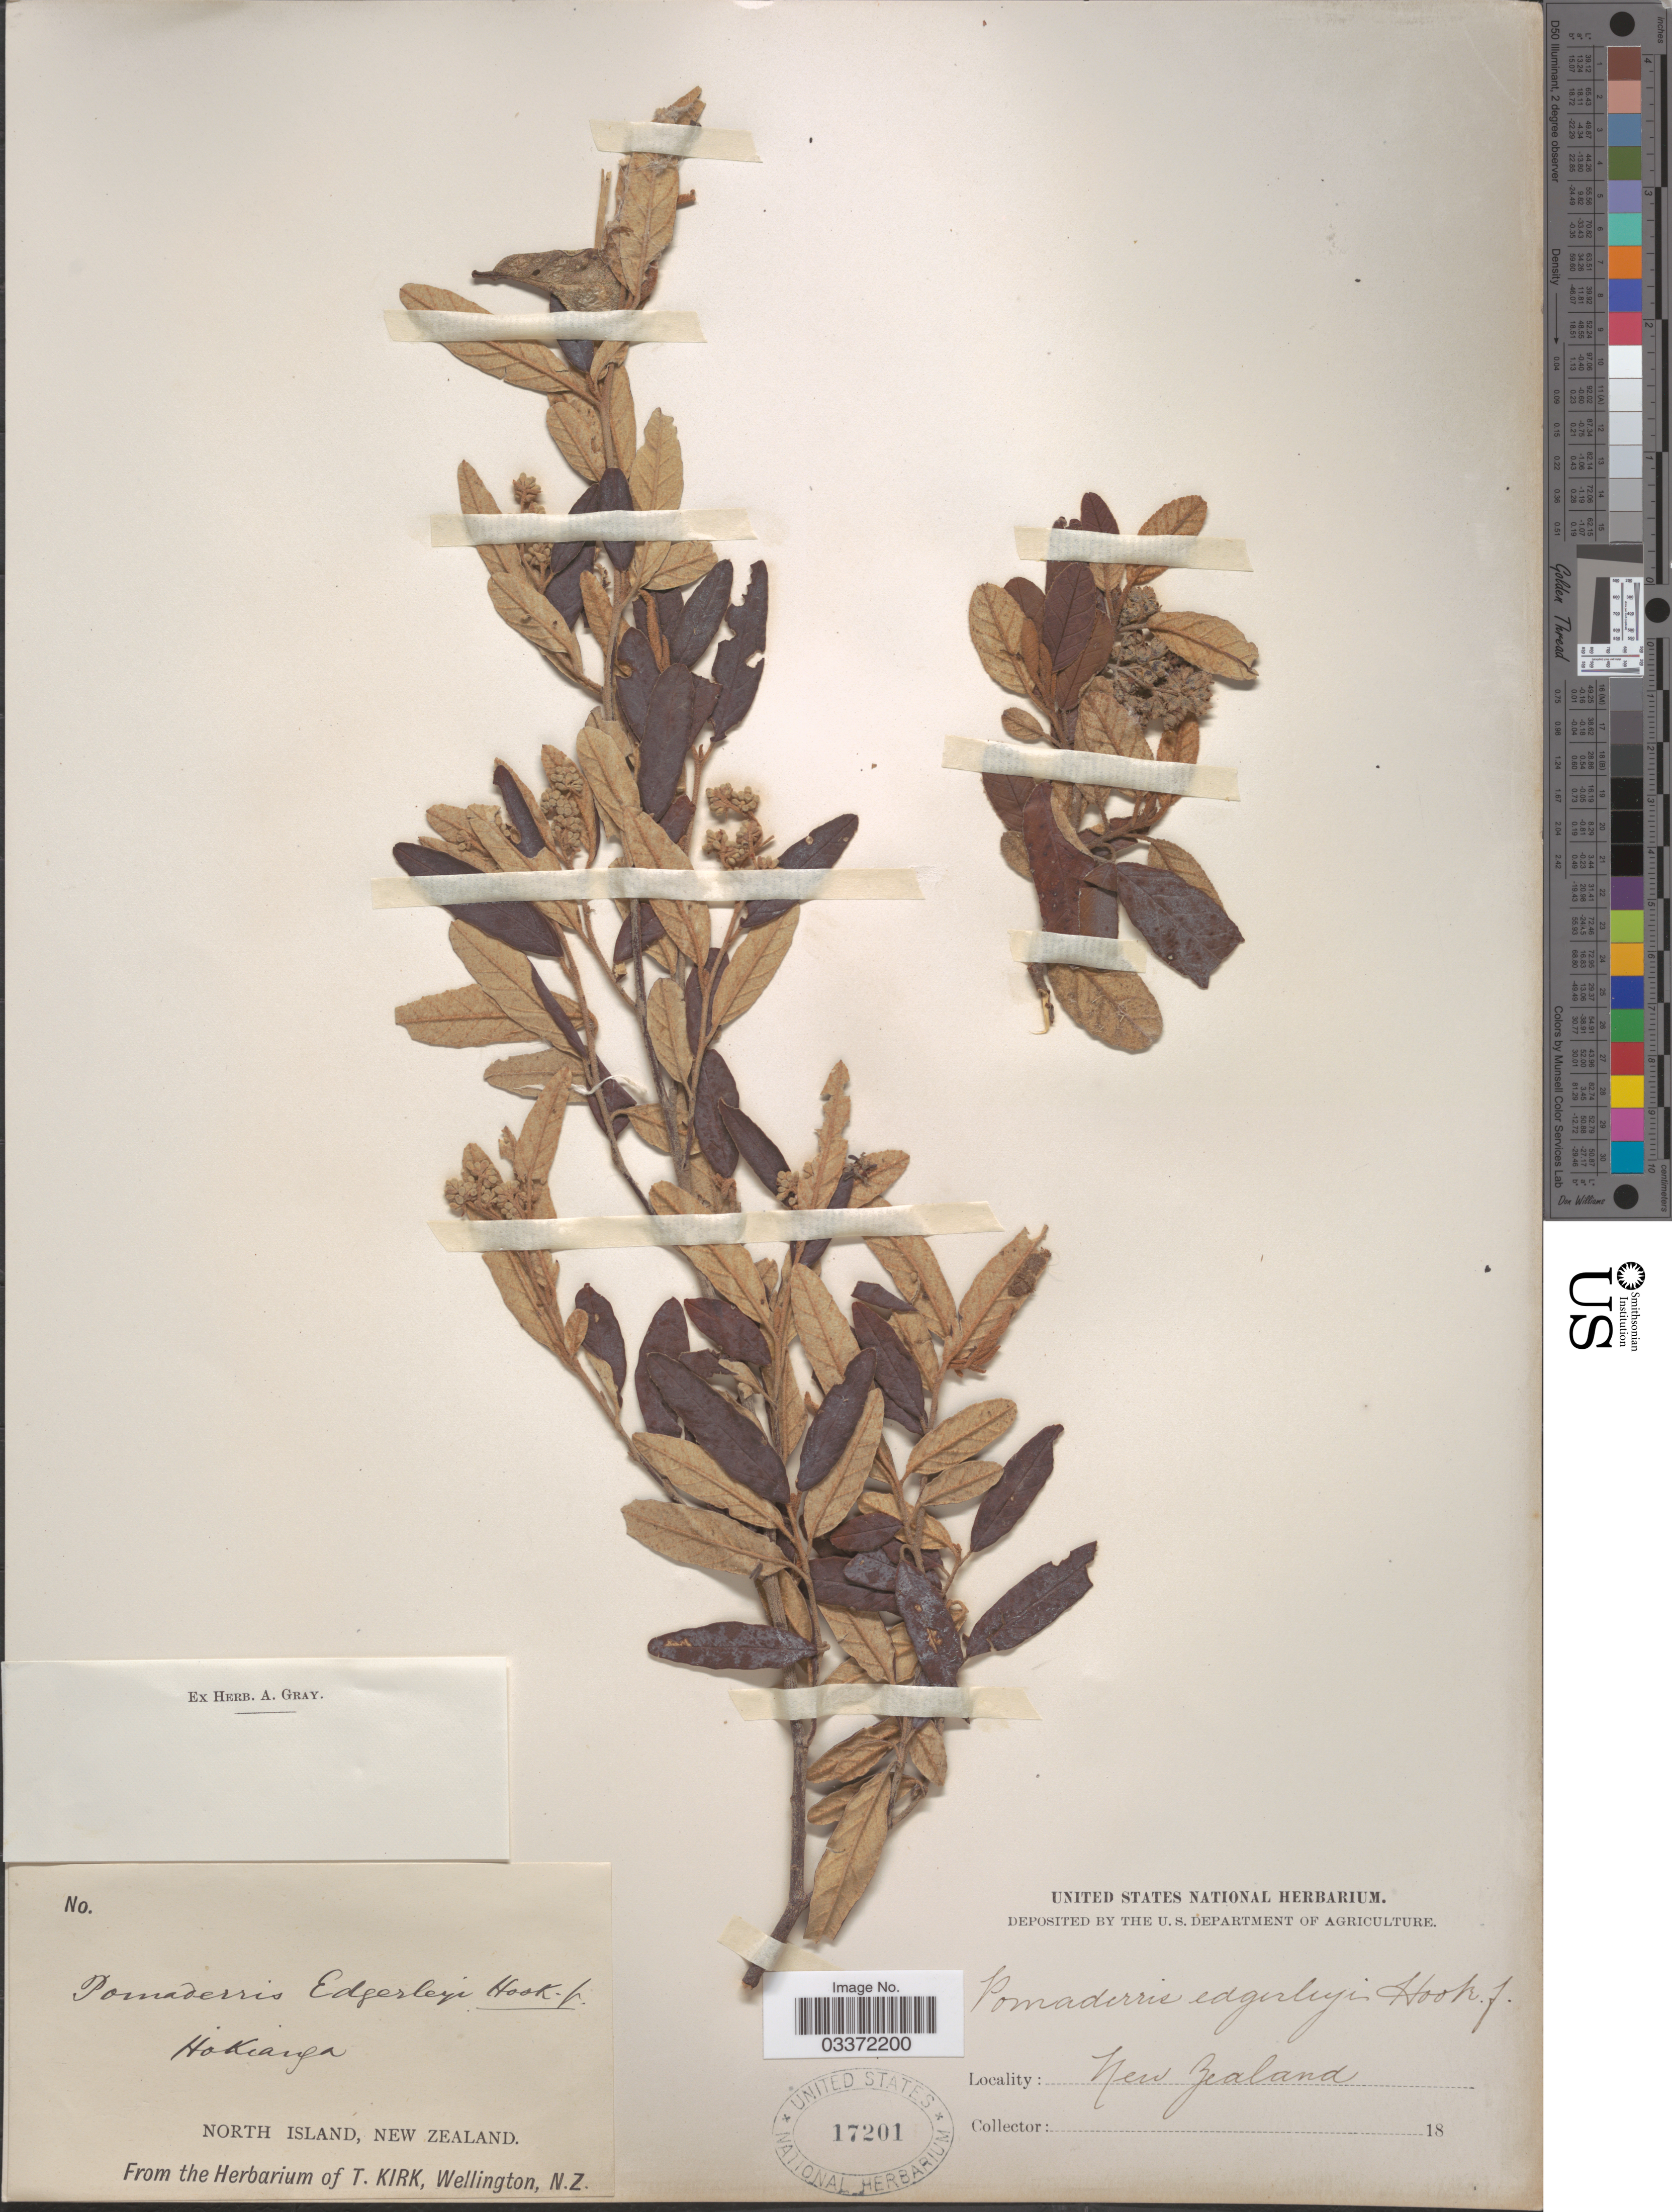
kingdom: Plantae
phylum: Tracheophyta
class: Magnoliopsida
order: Rosales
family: Rhamnaceae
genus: Pomaderris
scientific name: Pomaderris edgerleyi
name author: Hook. f.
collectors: ex herb. T. Kirk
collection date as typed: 18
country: New Zealand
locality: Hokianga, North Island.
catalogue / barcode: US 17201